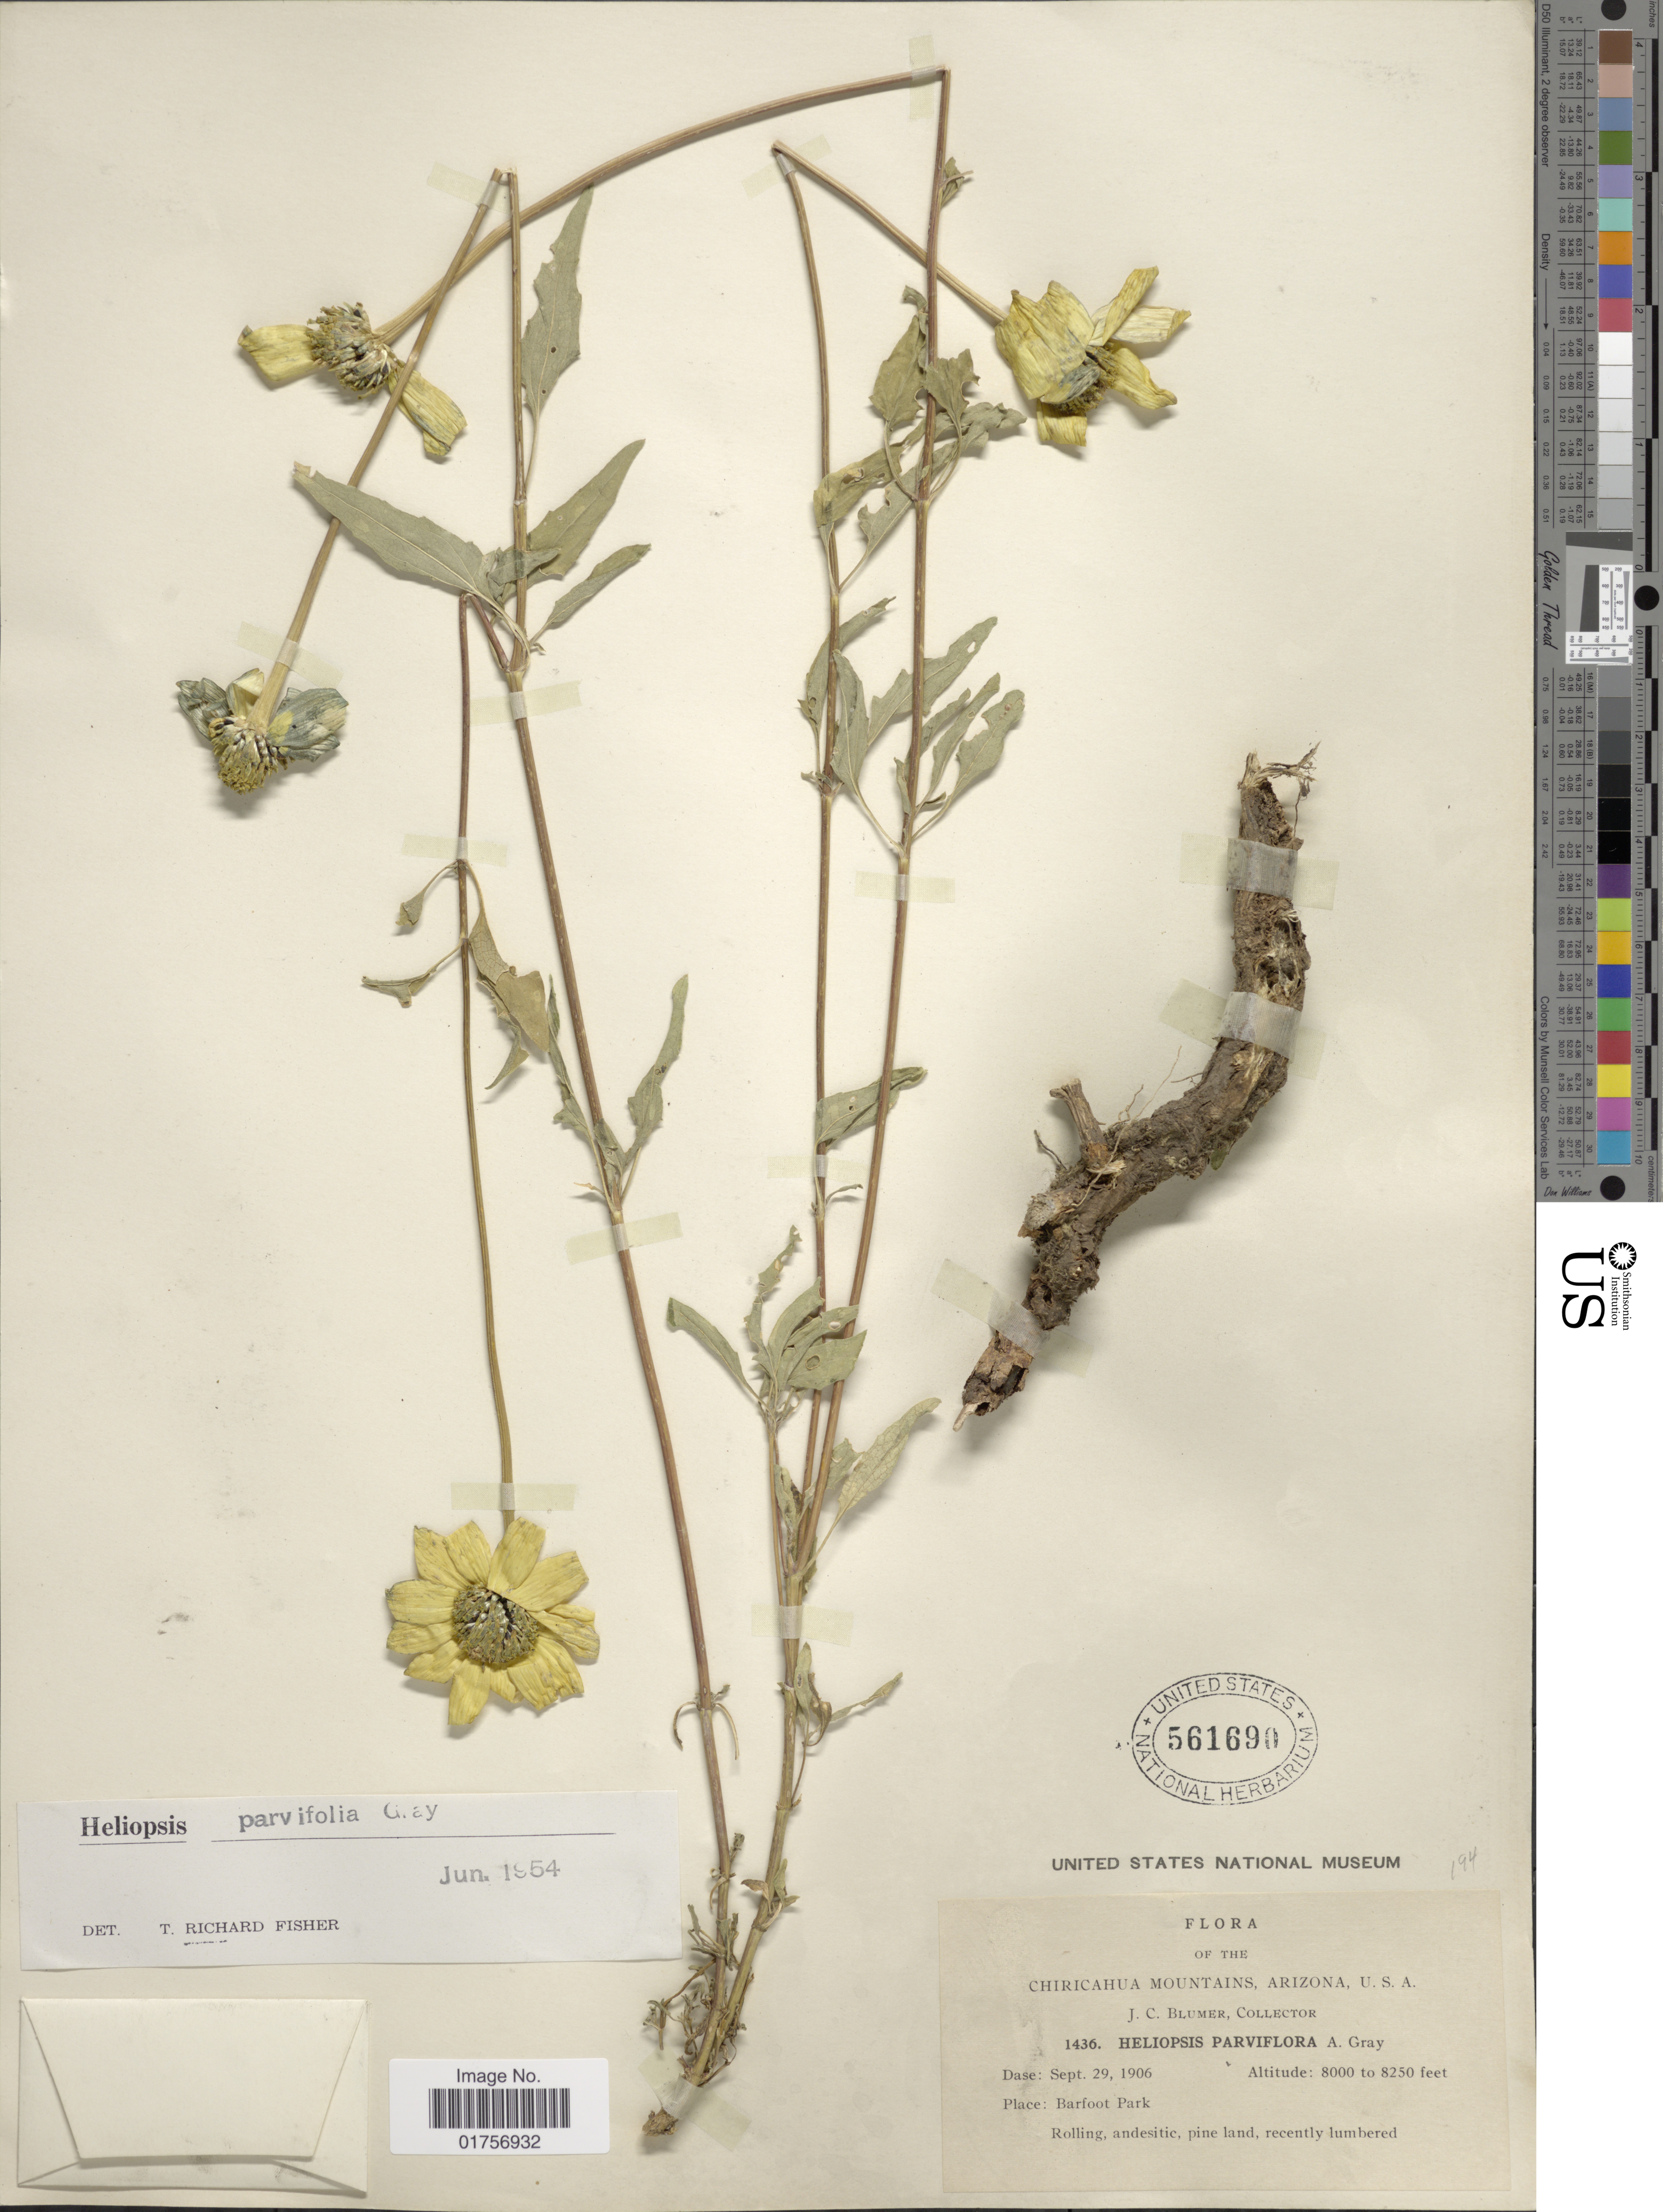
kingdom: Plantae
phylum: Tracheophyta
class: Magnoliopsida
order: Asterales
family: Asteraceae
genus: Heliopsis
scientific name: Heliopsis parvifolia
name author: A. Gray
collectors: J. C. Blumer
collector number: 1436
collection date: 1906-09-29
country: United States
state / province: Arizona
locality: Chiricahua Mountains. Barfoot Park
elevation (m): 2438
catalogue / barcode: US 561690